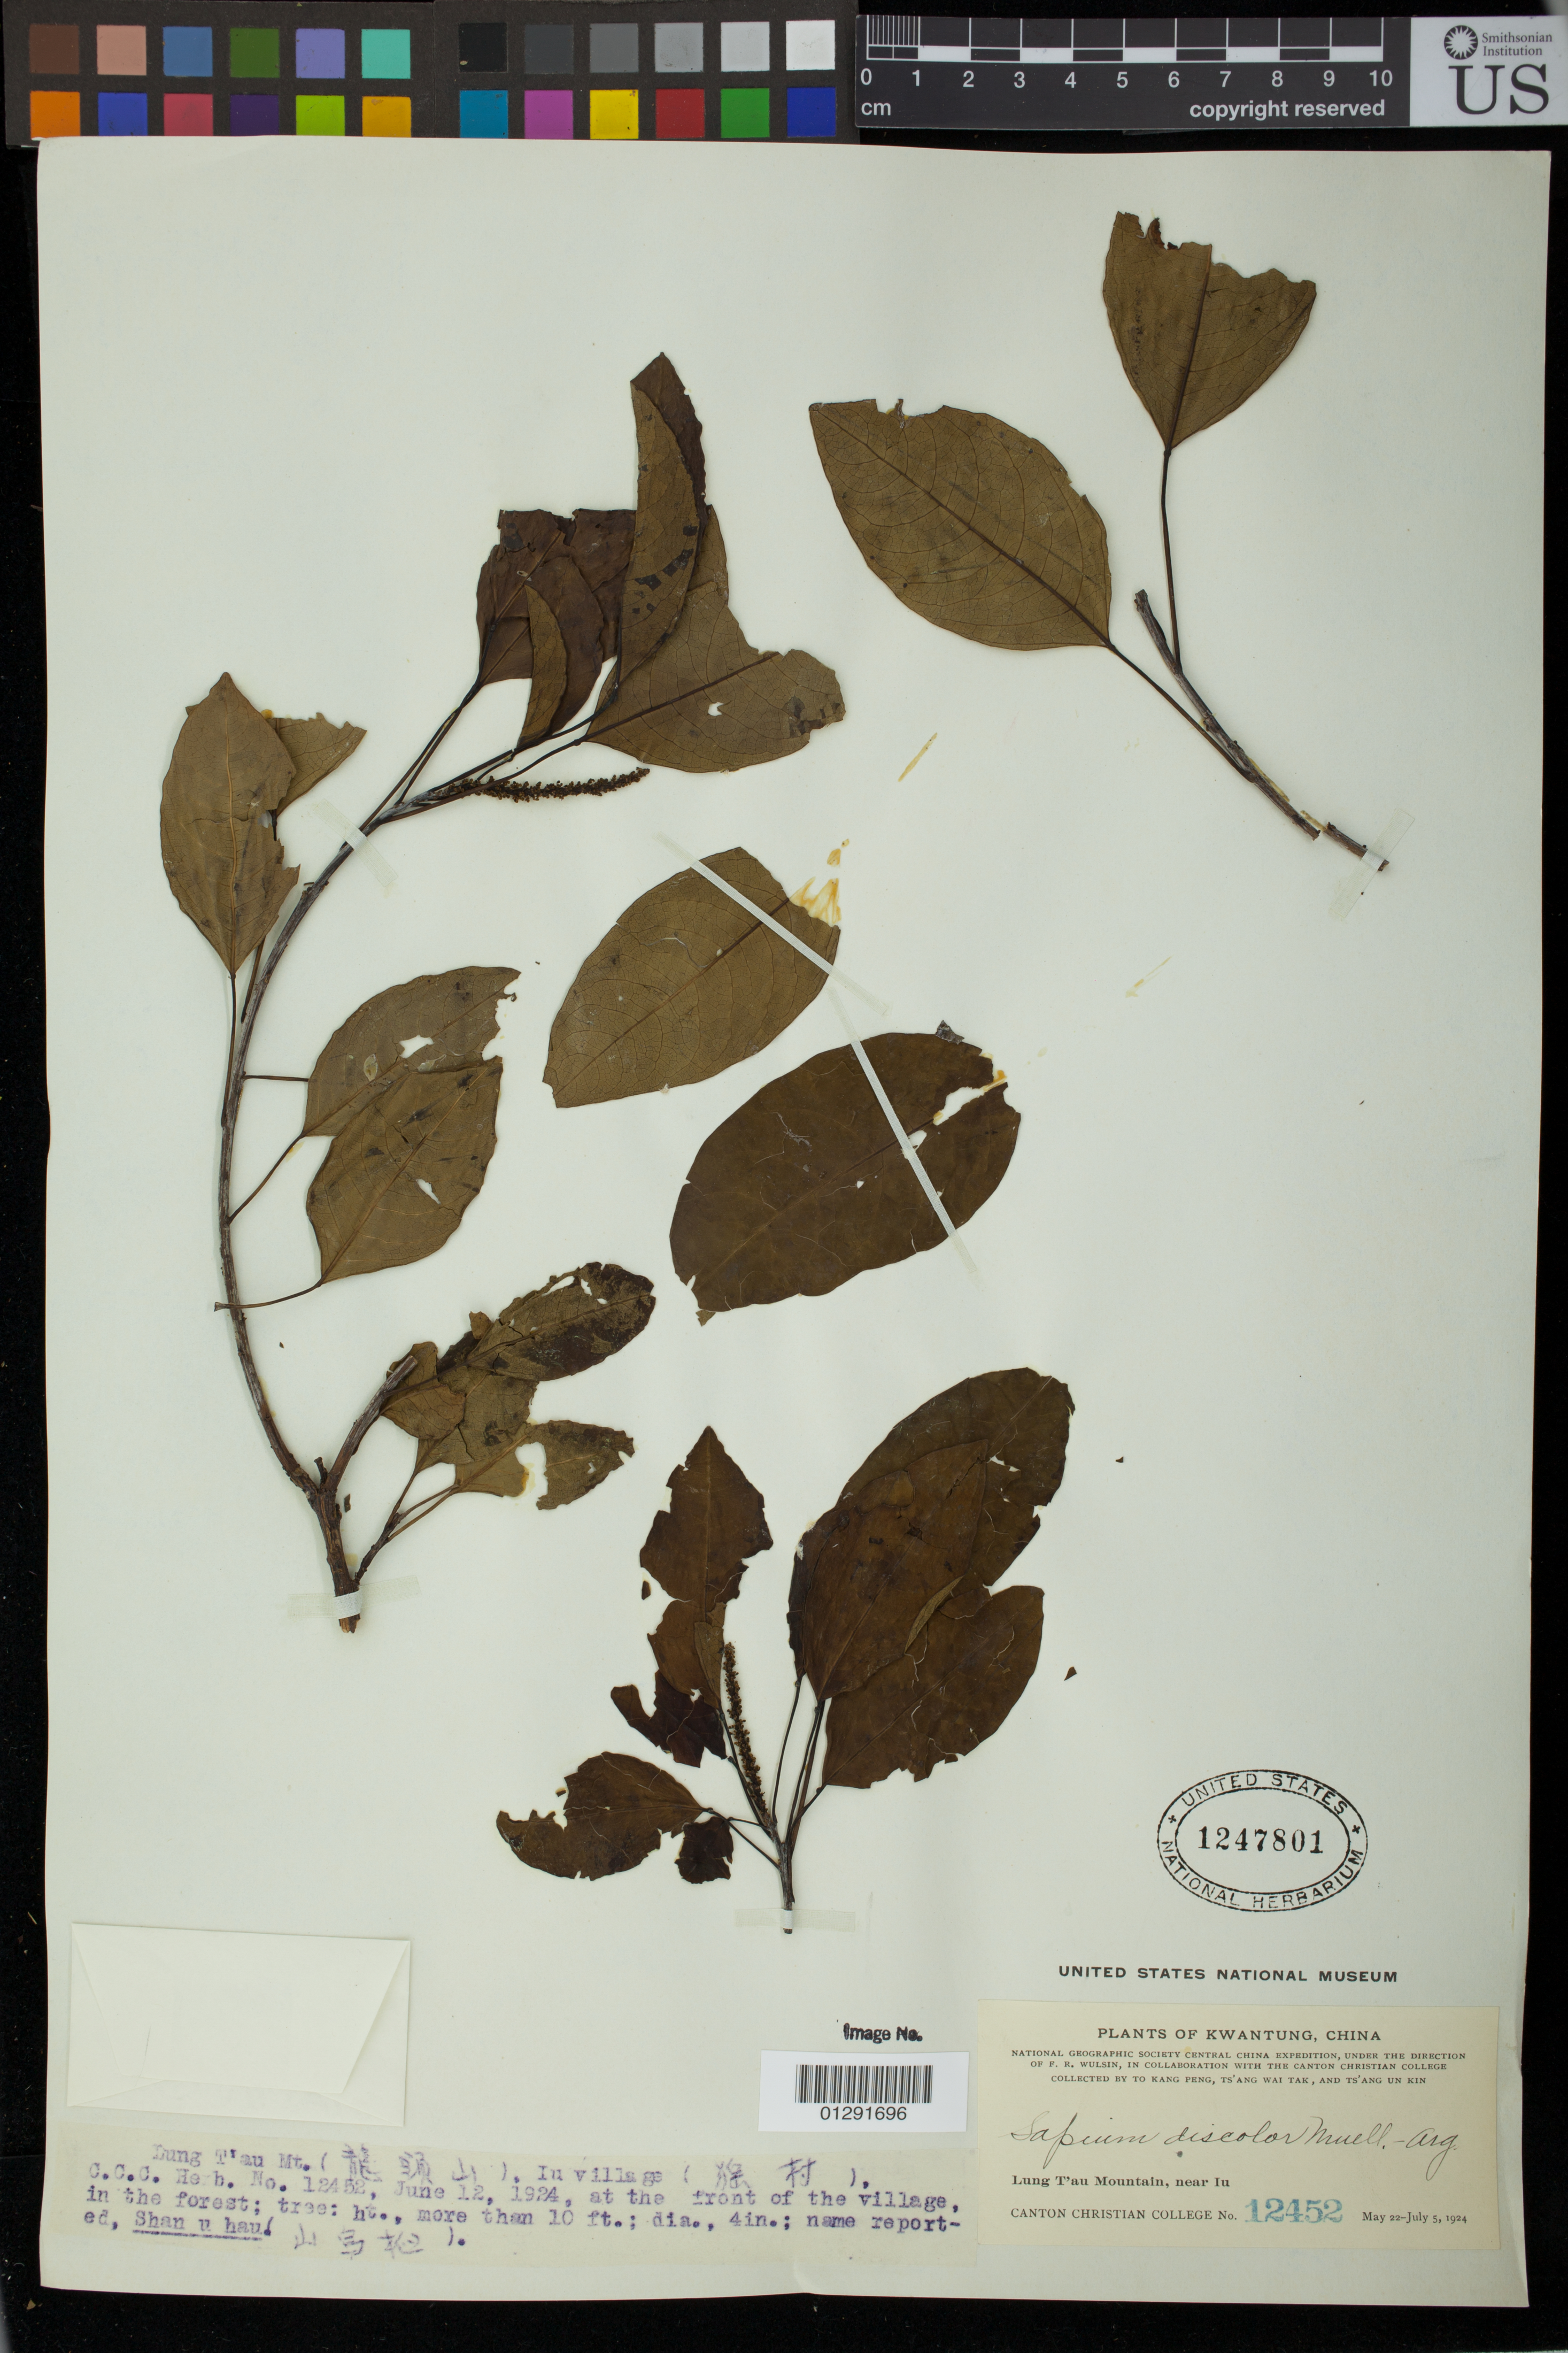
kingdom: Plantae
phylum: Tracheophyta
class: Magnoliopsida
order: Malpighiales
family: Euphorbiaceae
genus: Sapium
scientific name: Sapium discolor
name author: M. Arg.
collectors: T. K. Peng, T. Tak & T. Kin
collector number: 12452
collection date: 1924-06-12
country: China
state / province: Guangdong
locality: Lung T'au Mountain, near Iu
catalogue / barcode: US 1247801